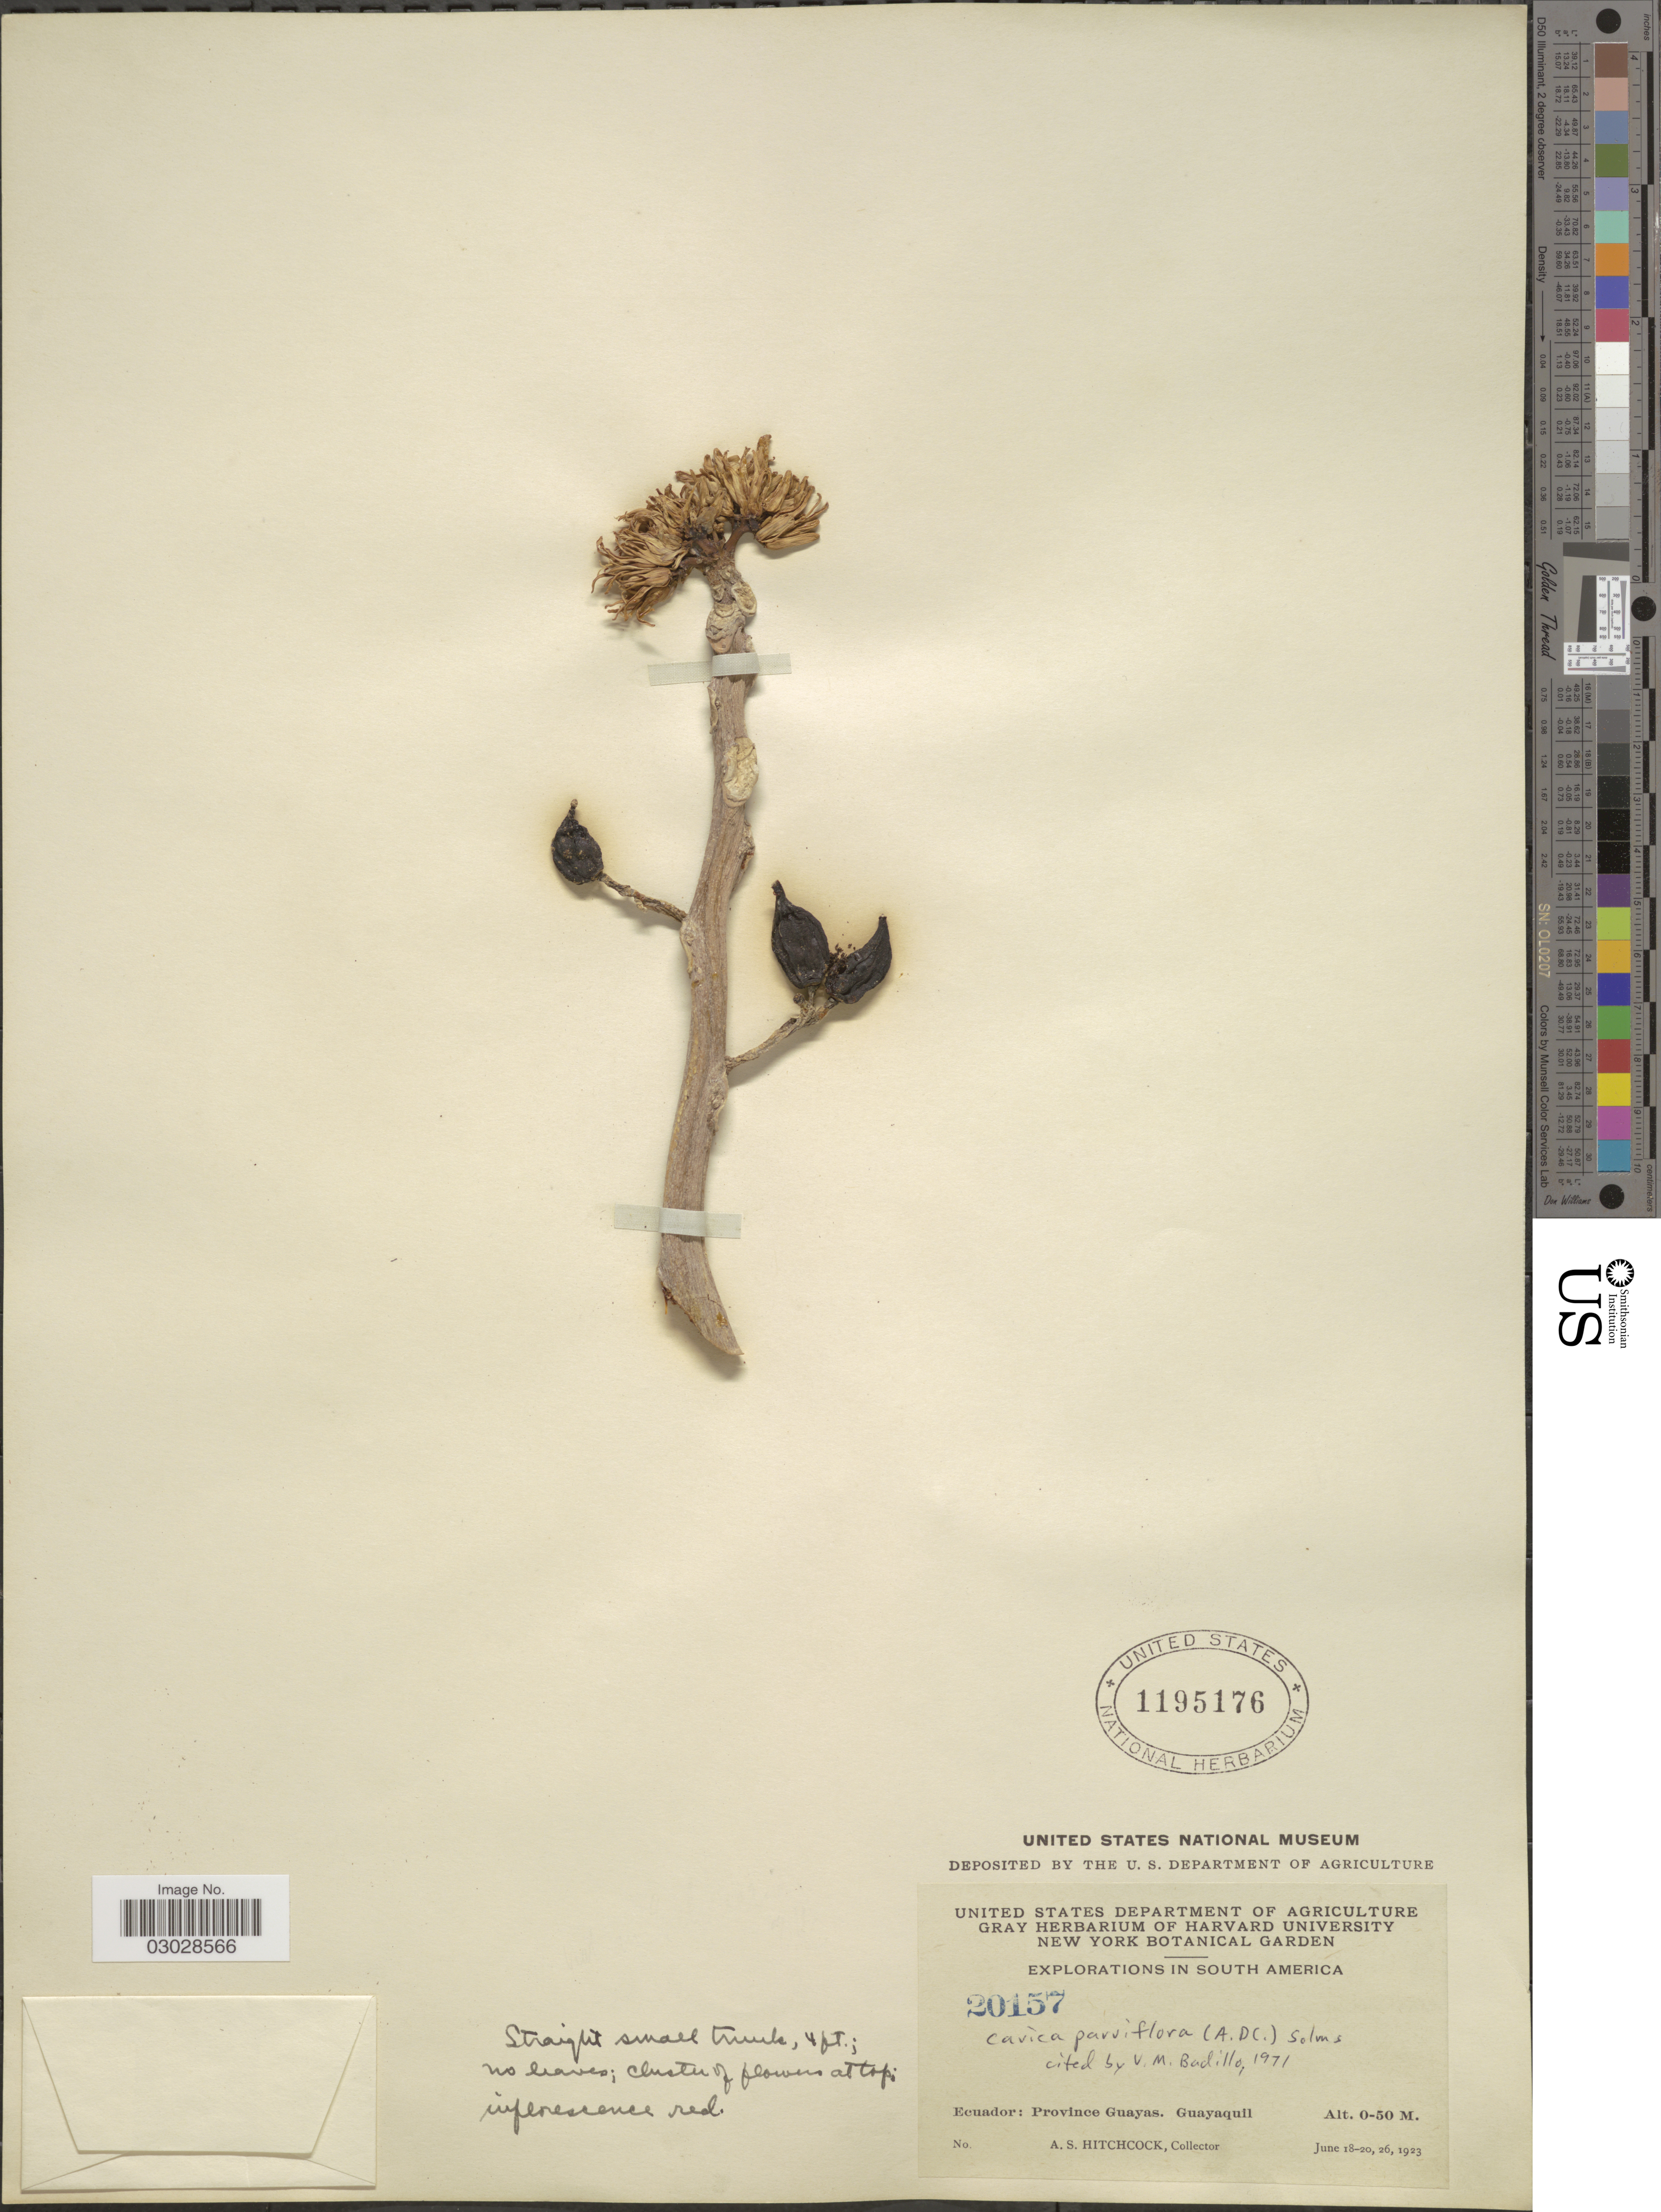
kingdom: Plantae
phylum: Tracheophyta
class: Magnoliopsida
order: Brassicales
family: Caricaceae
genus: Vasconcellea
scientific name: Vasconcellea parviflora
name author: A. DC.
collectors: A. S. Hitchcock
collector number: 20157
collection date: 1923-06-18/1923-06-26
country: Ecuador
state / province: Guayas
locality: Guayaquil.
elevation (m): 0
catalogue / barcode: US 1195176